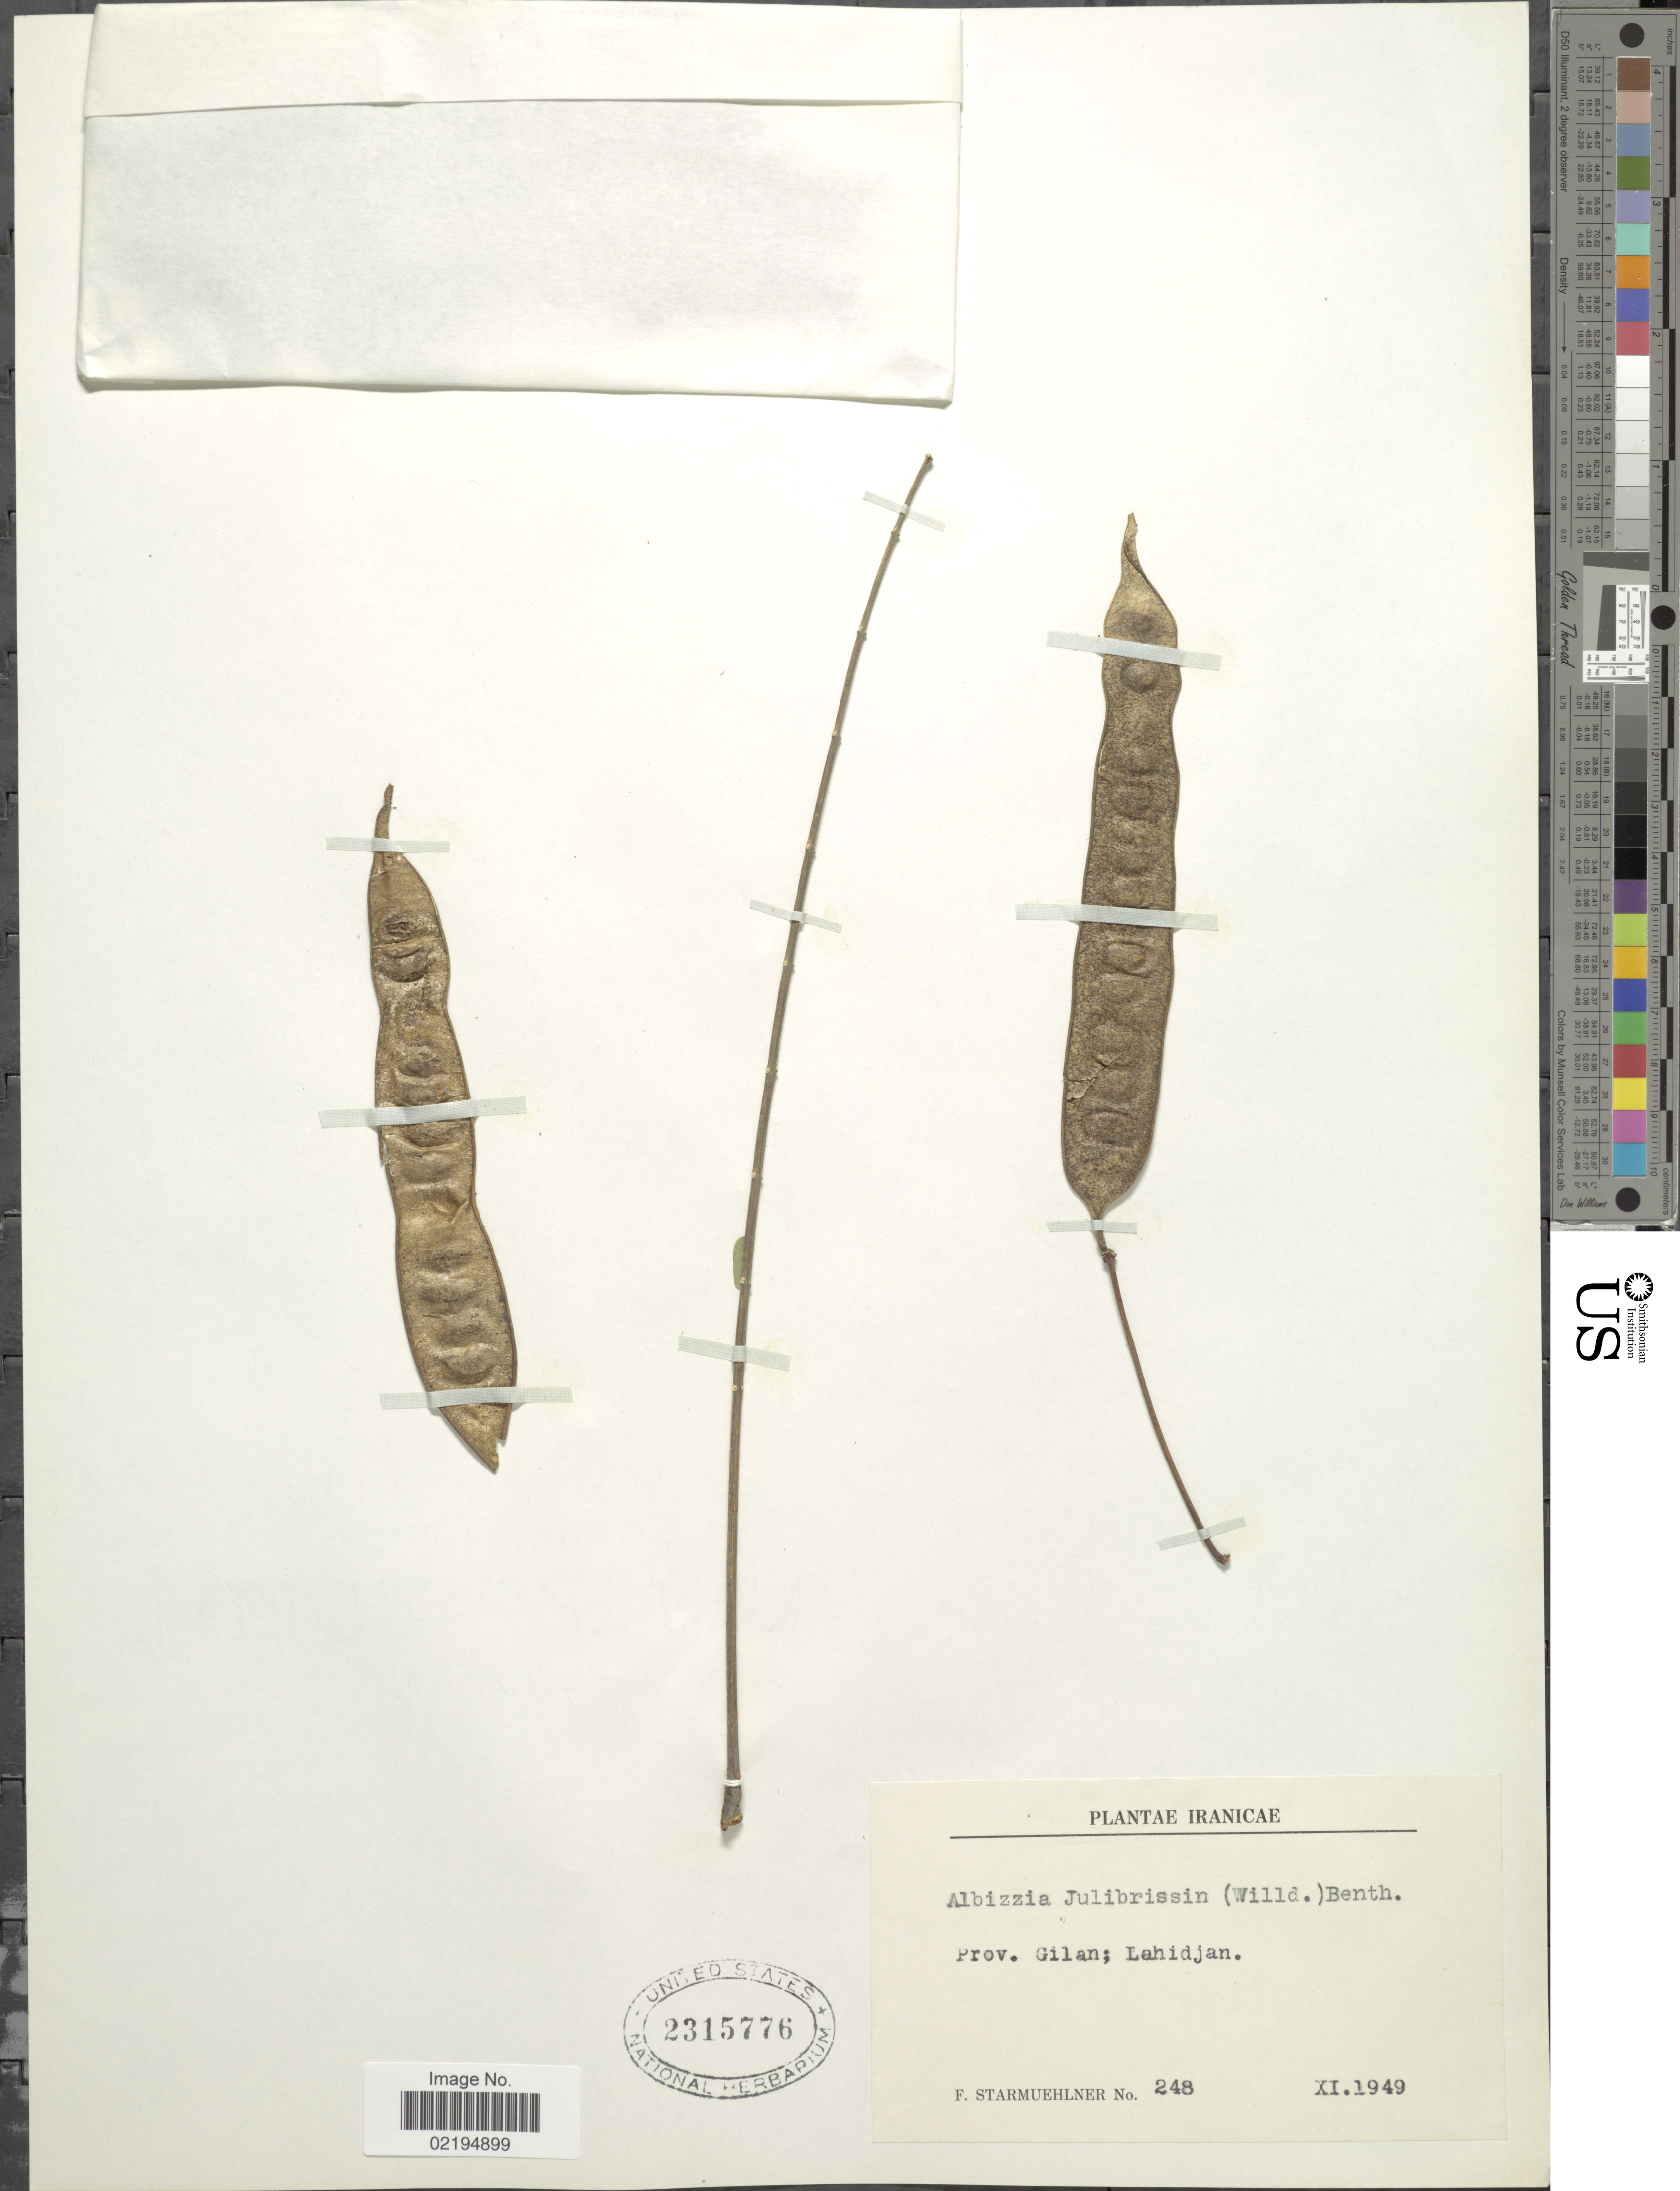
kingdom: Plantae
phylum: Tracheophyta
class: Magnoliopsida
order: Fabales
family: Fabaceae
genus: Albizia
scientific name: Albizia julibrissin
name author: Durazz.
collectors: F. Starmuehlner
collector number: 248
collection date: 1949-11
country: Iran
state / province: Gilan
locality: Lahidjan.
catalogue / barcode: US 2315776